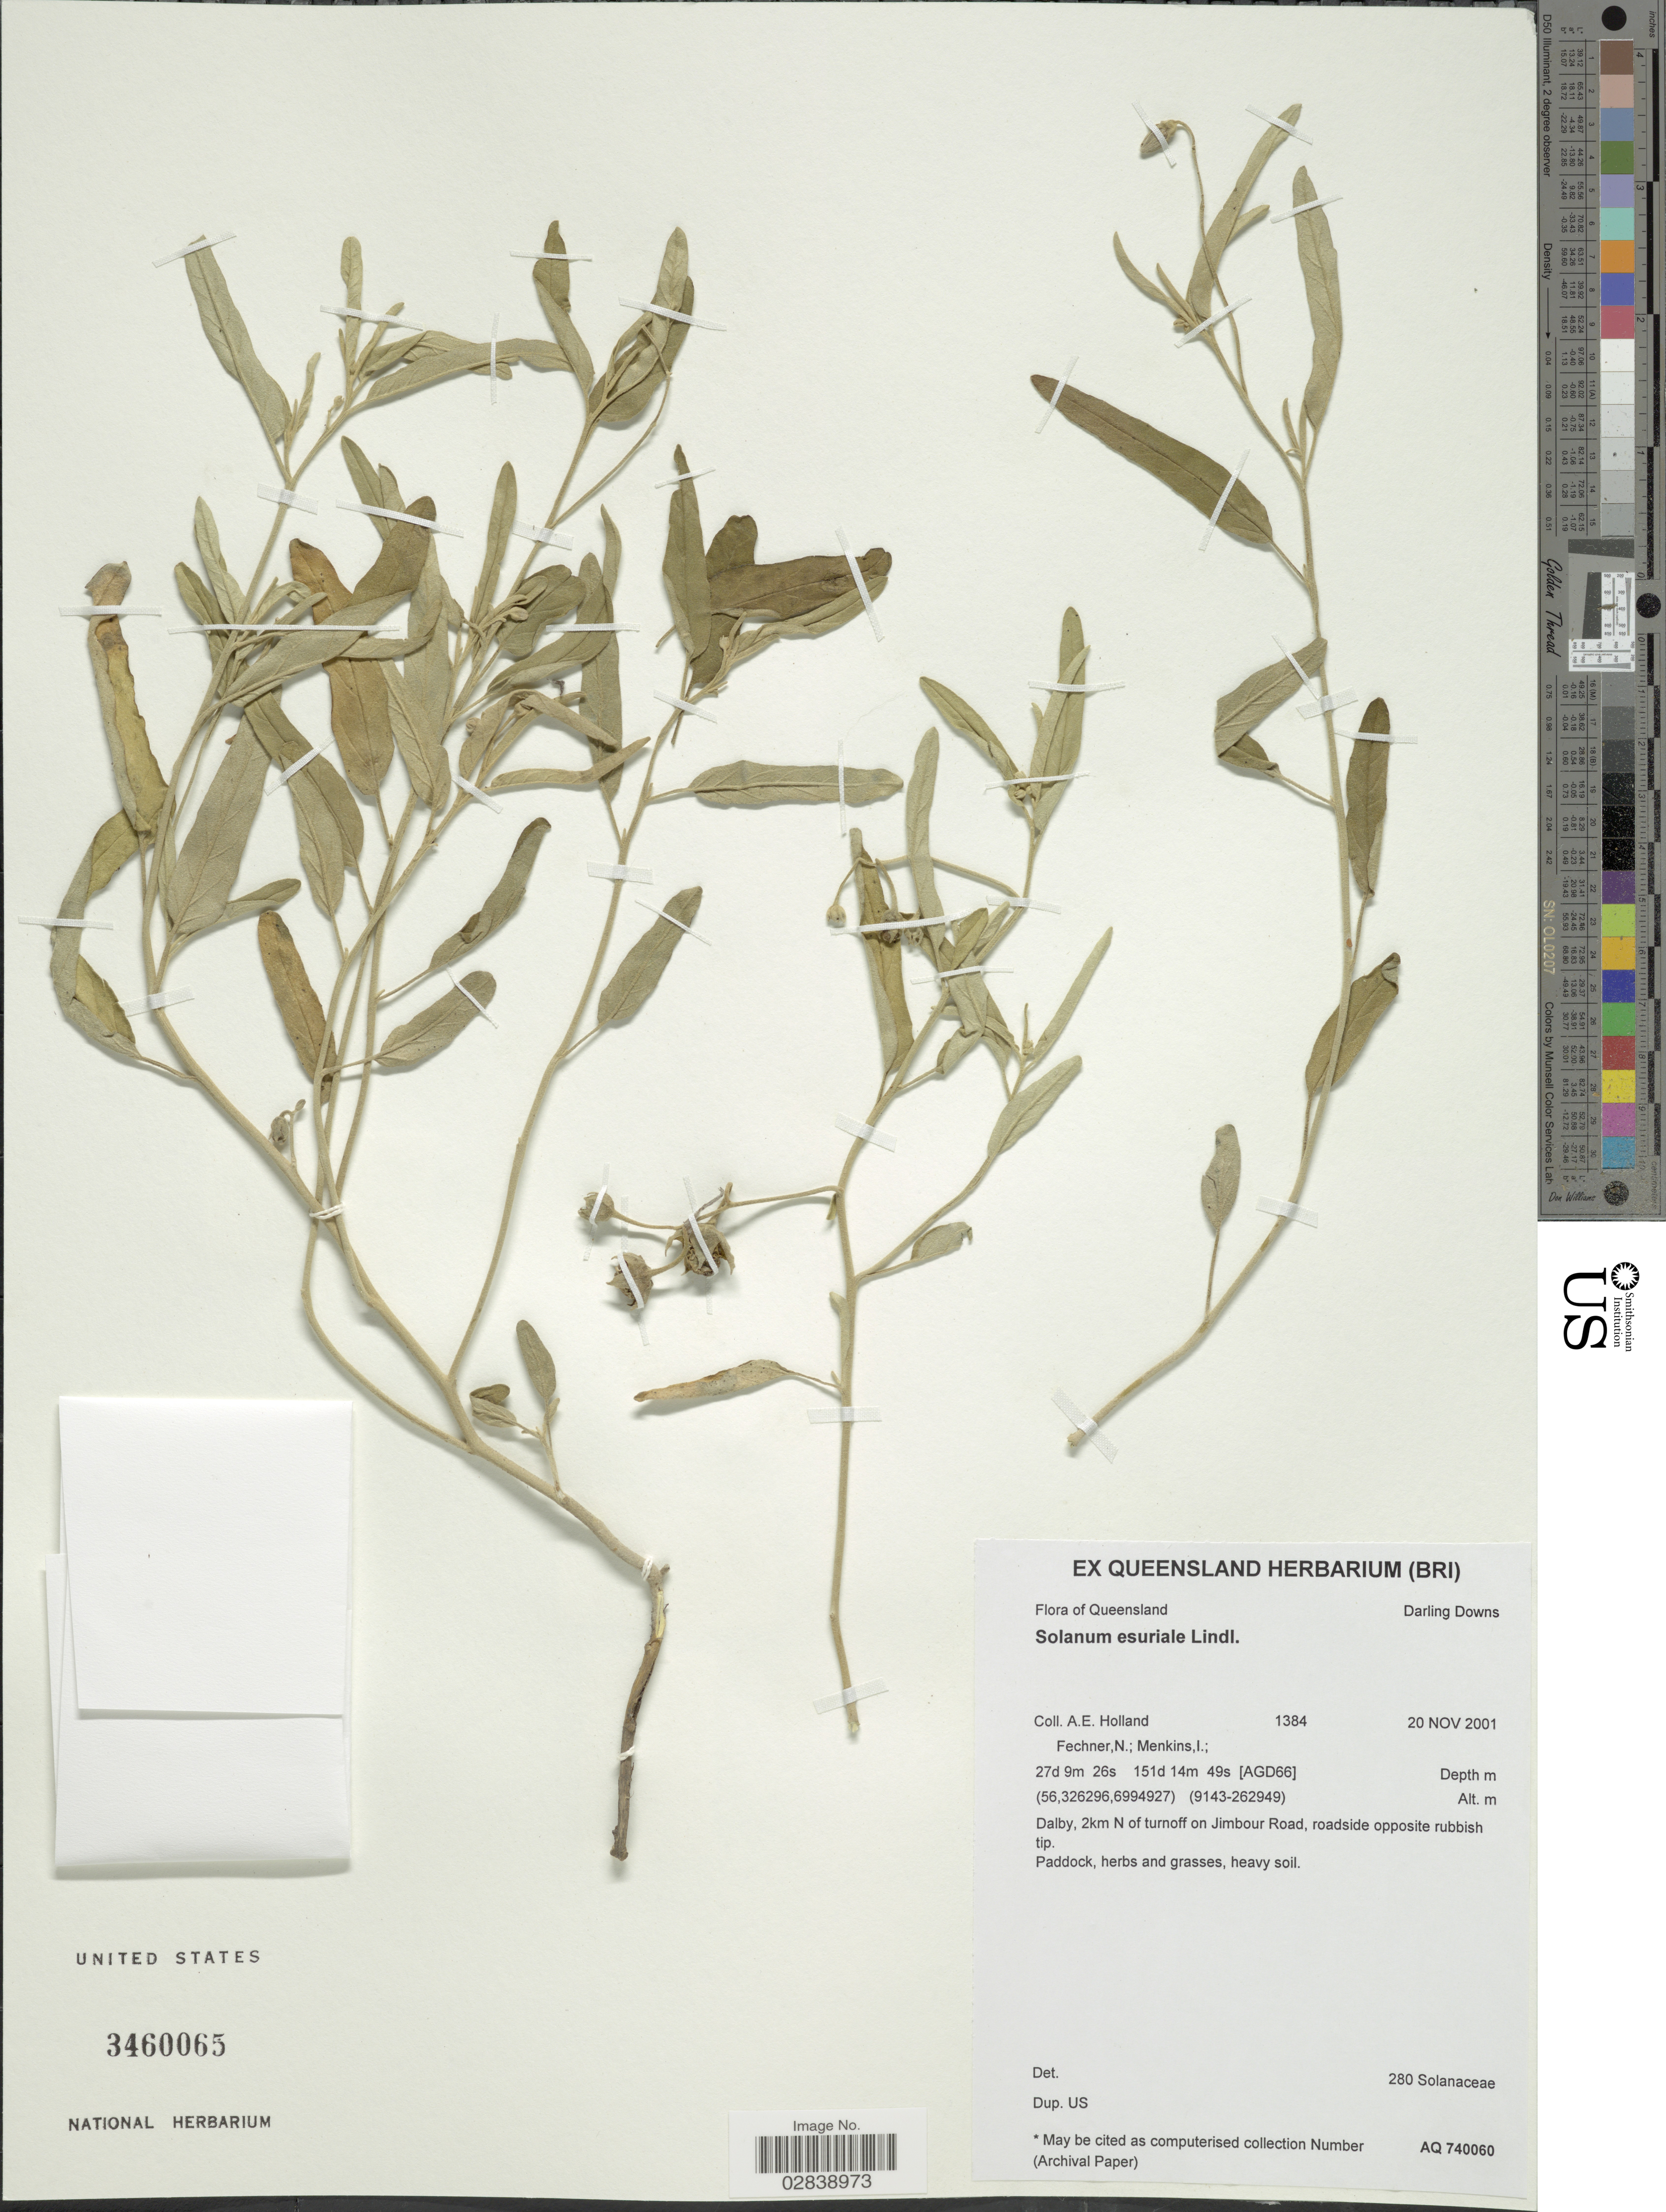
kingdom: Plantae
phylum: Tracheophyta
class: Magnoliopsida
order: Solanales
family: Solanaceae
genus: Solanum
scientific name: Solanum esuriale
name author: Lindl.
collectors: A. Holland, N. Fechner & I. Menkins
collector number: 1384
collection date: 2001-11-20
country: Australia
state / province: Queensland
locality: Darling Downs. Dalby, 2 km N of Turnoff on Jimbour Road, roadside opposite rubbish tip.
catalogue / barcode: US 3460065